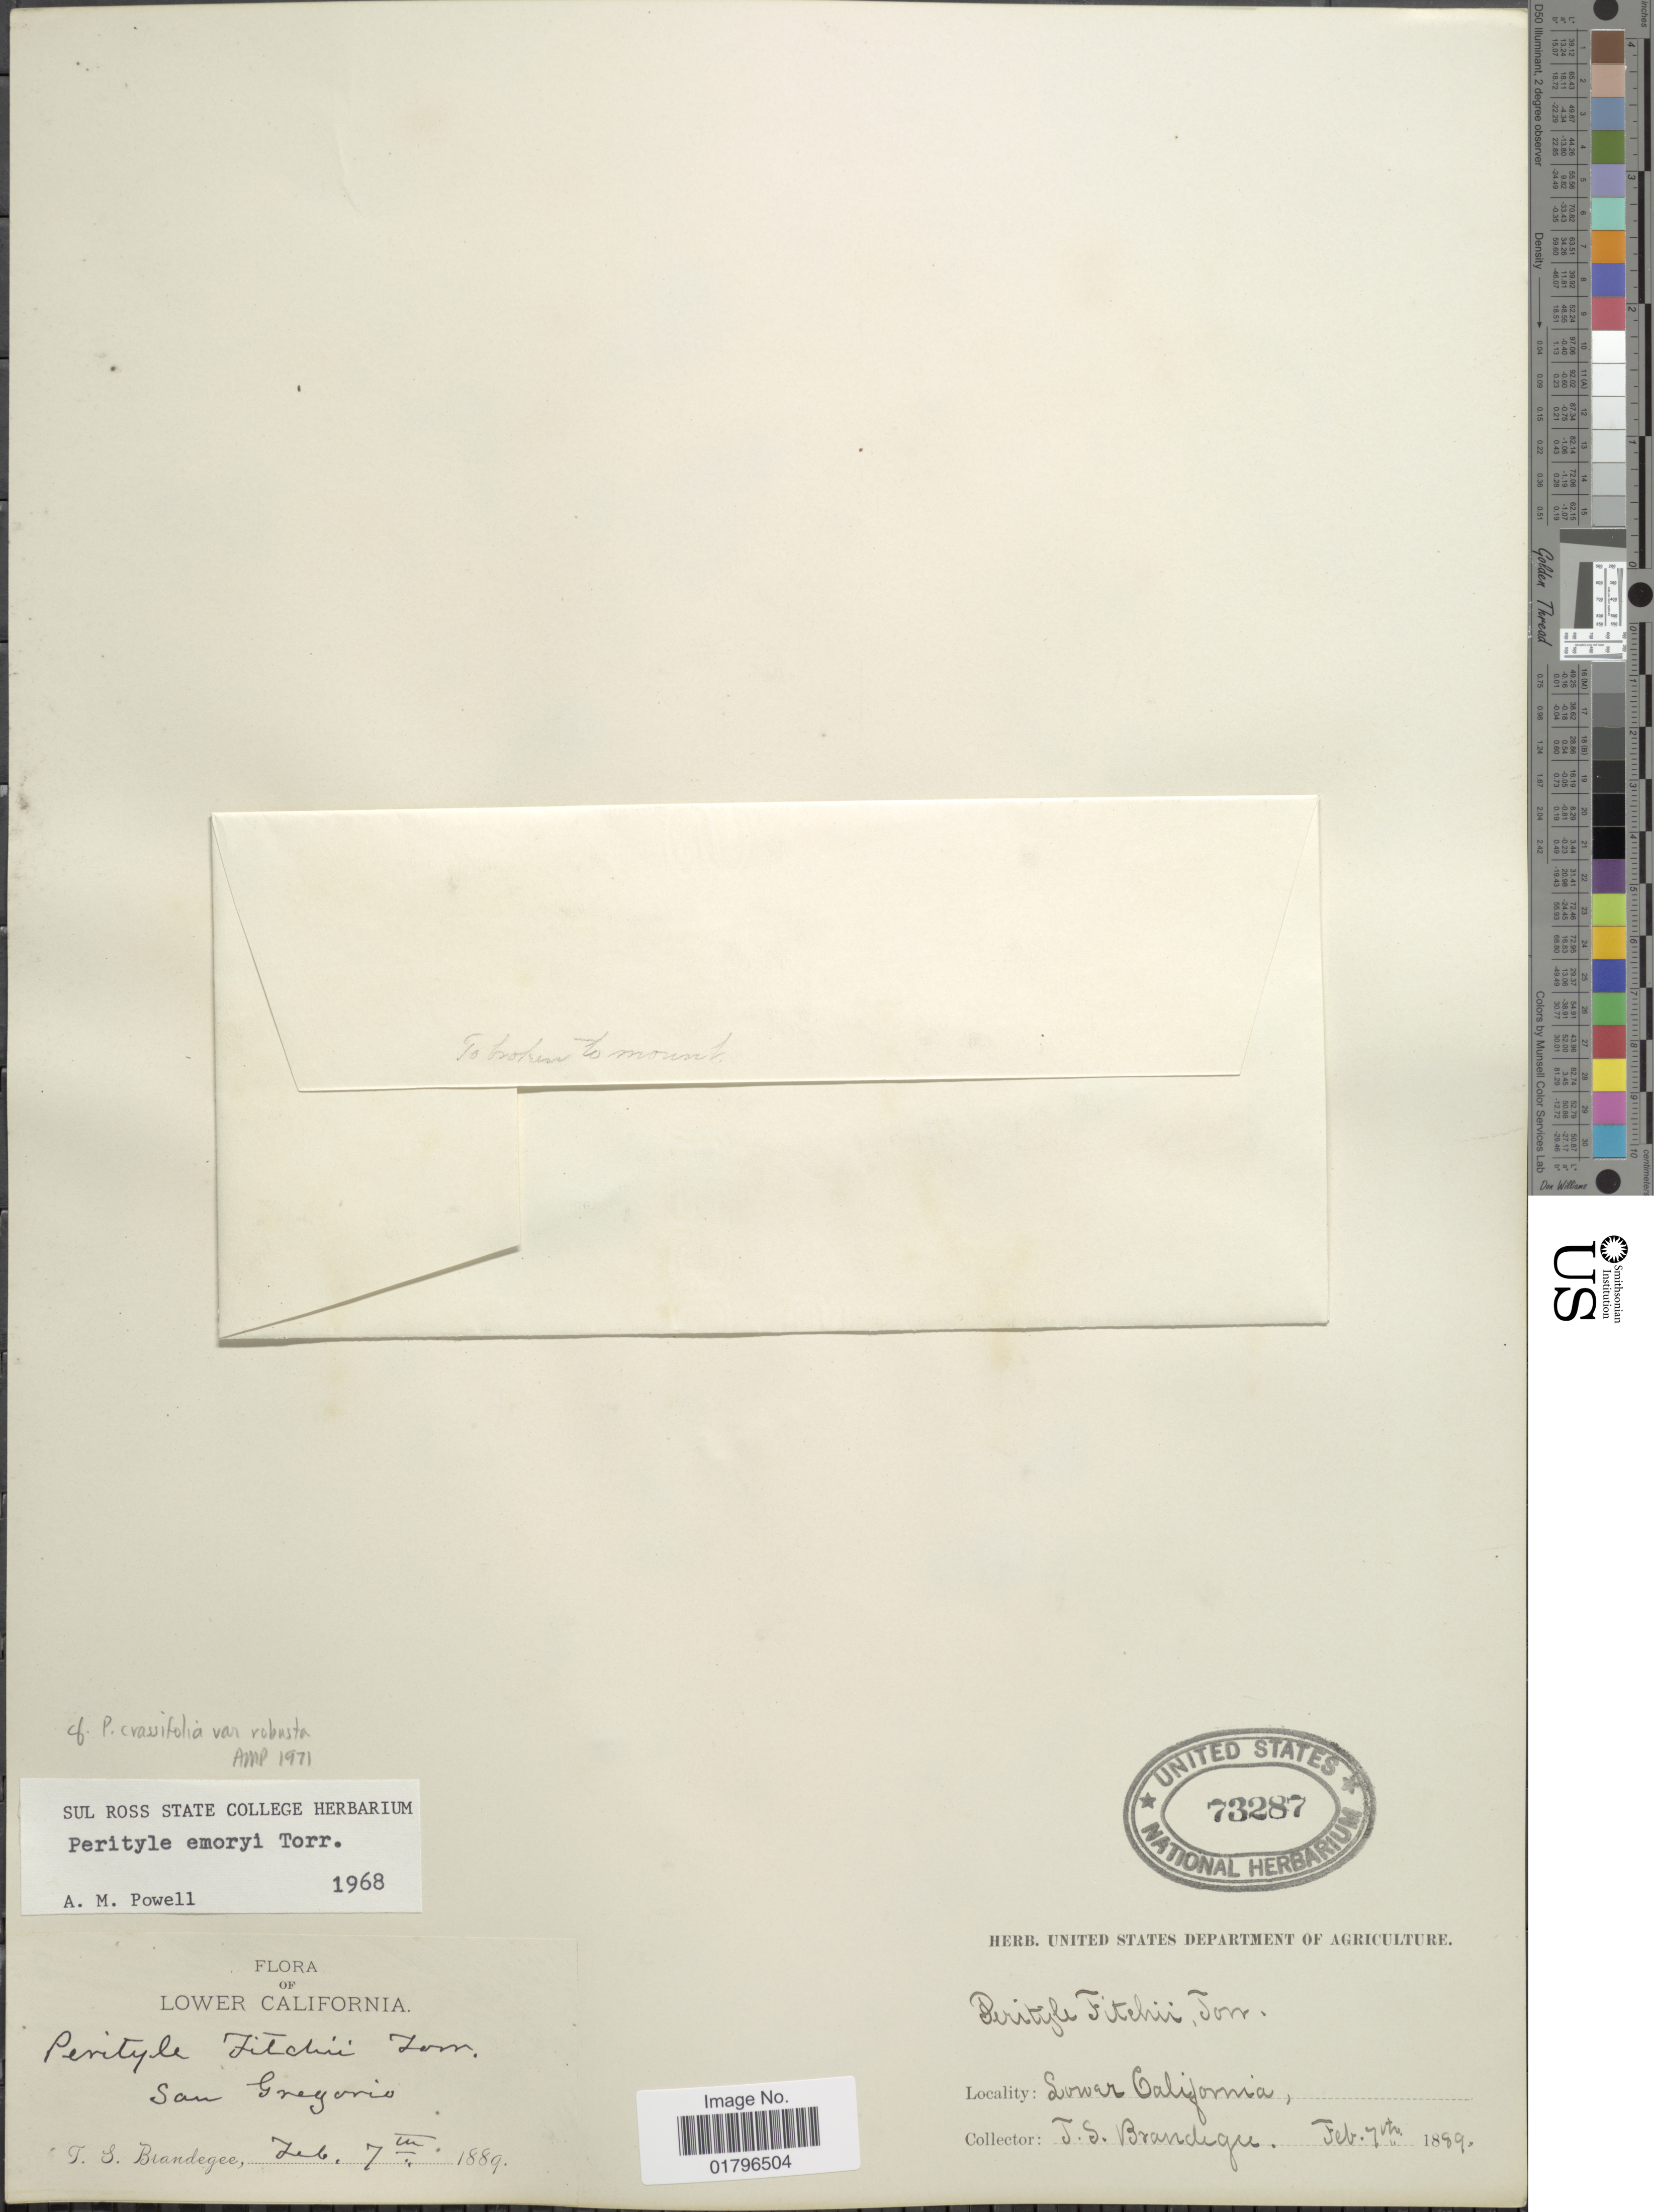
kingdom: Plantae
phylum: Tracheophyta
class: Magnoliopsida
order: Asterales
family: Asteraceae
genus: Perityle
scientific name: Perityle emoryi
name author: Torr.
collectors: T. S. Brandegee (herbarium)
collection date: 1889-02-07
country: Mexico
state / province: Baja California Sur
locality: San Gregorio Lower California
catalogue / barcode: US 73287